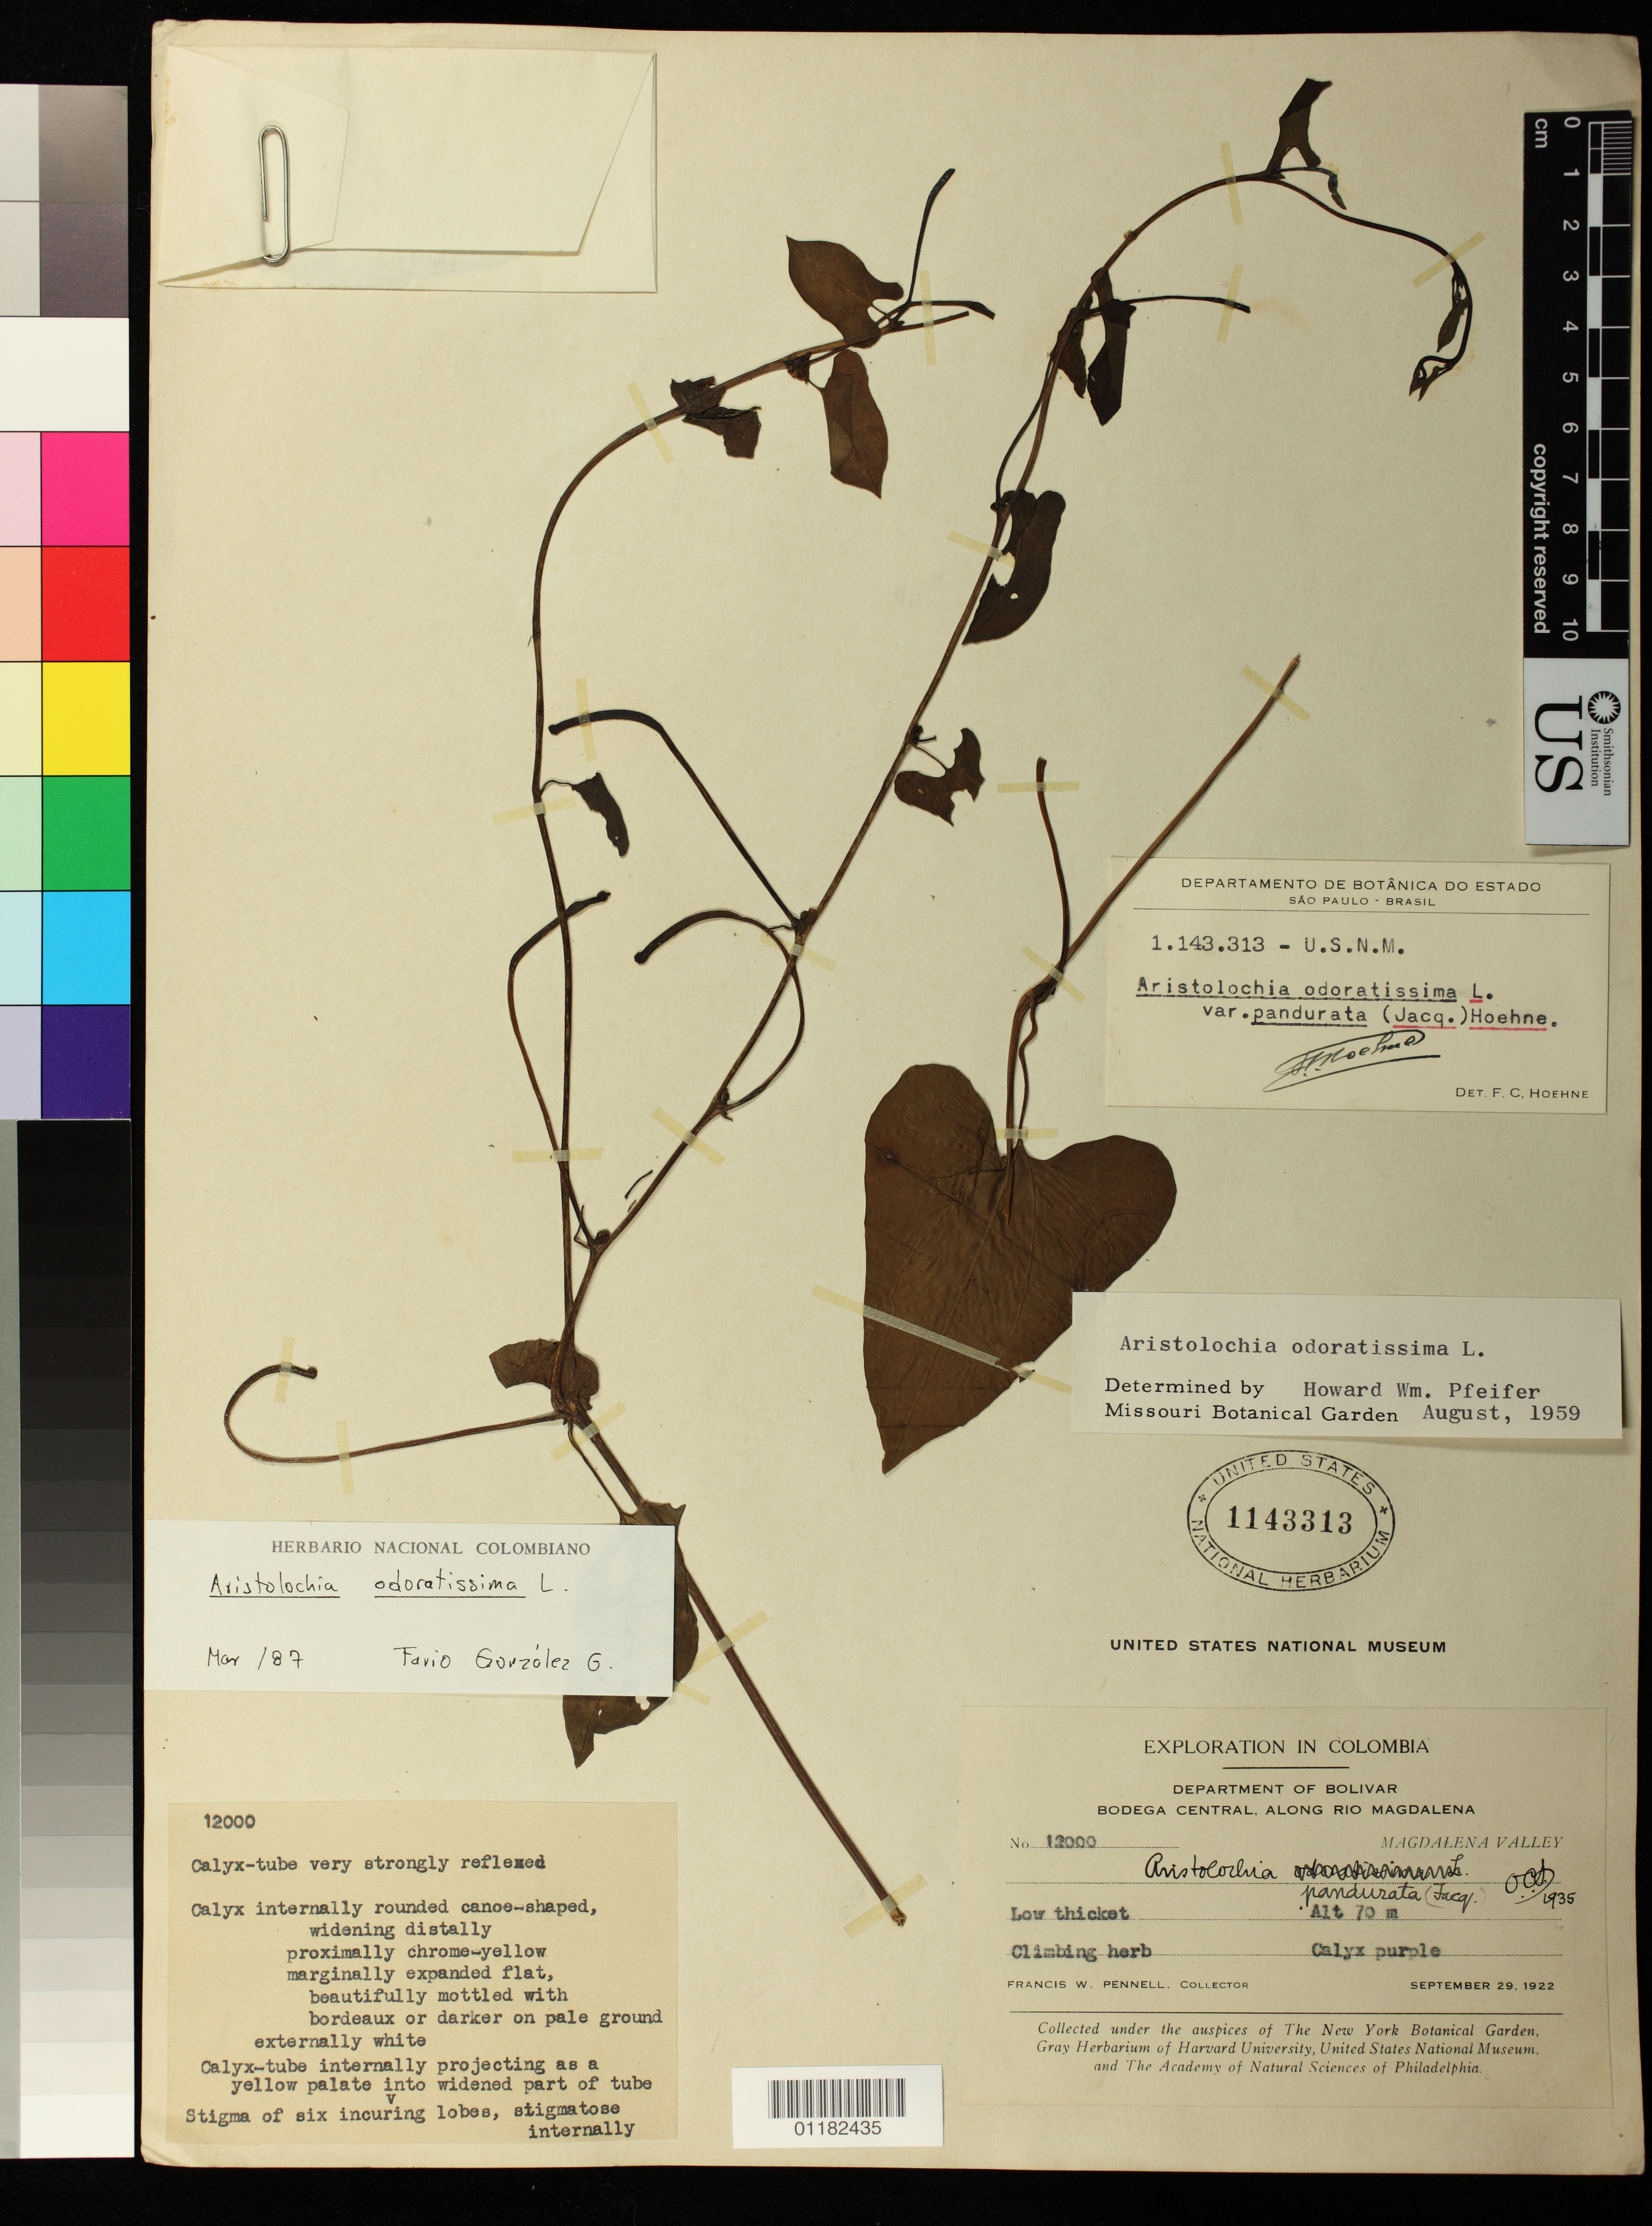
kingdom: Plantae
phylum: Tracheophyta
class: Magnoliopsida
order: Piperales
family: Aristolochiaceae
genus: Aristolochia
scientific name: Aristolochia odoratissima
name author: L.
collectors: F. W. Pennell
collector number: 12000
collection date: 1922-09-29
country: Colombia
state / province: Bolívar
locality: Bodega Central along Rio Magdalena Magdalena Valley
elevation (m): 70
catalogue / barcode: US 1143313